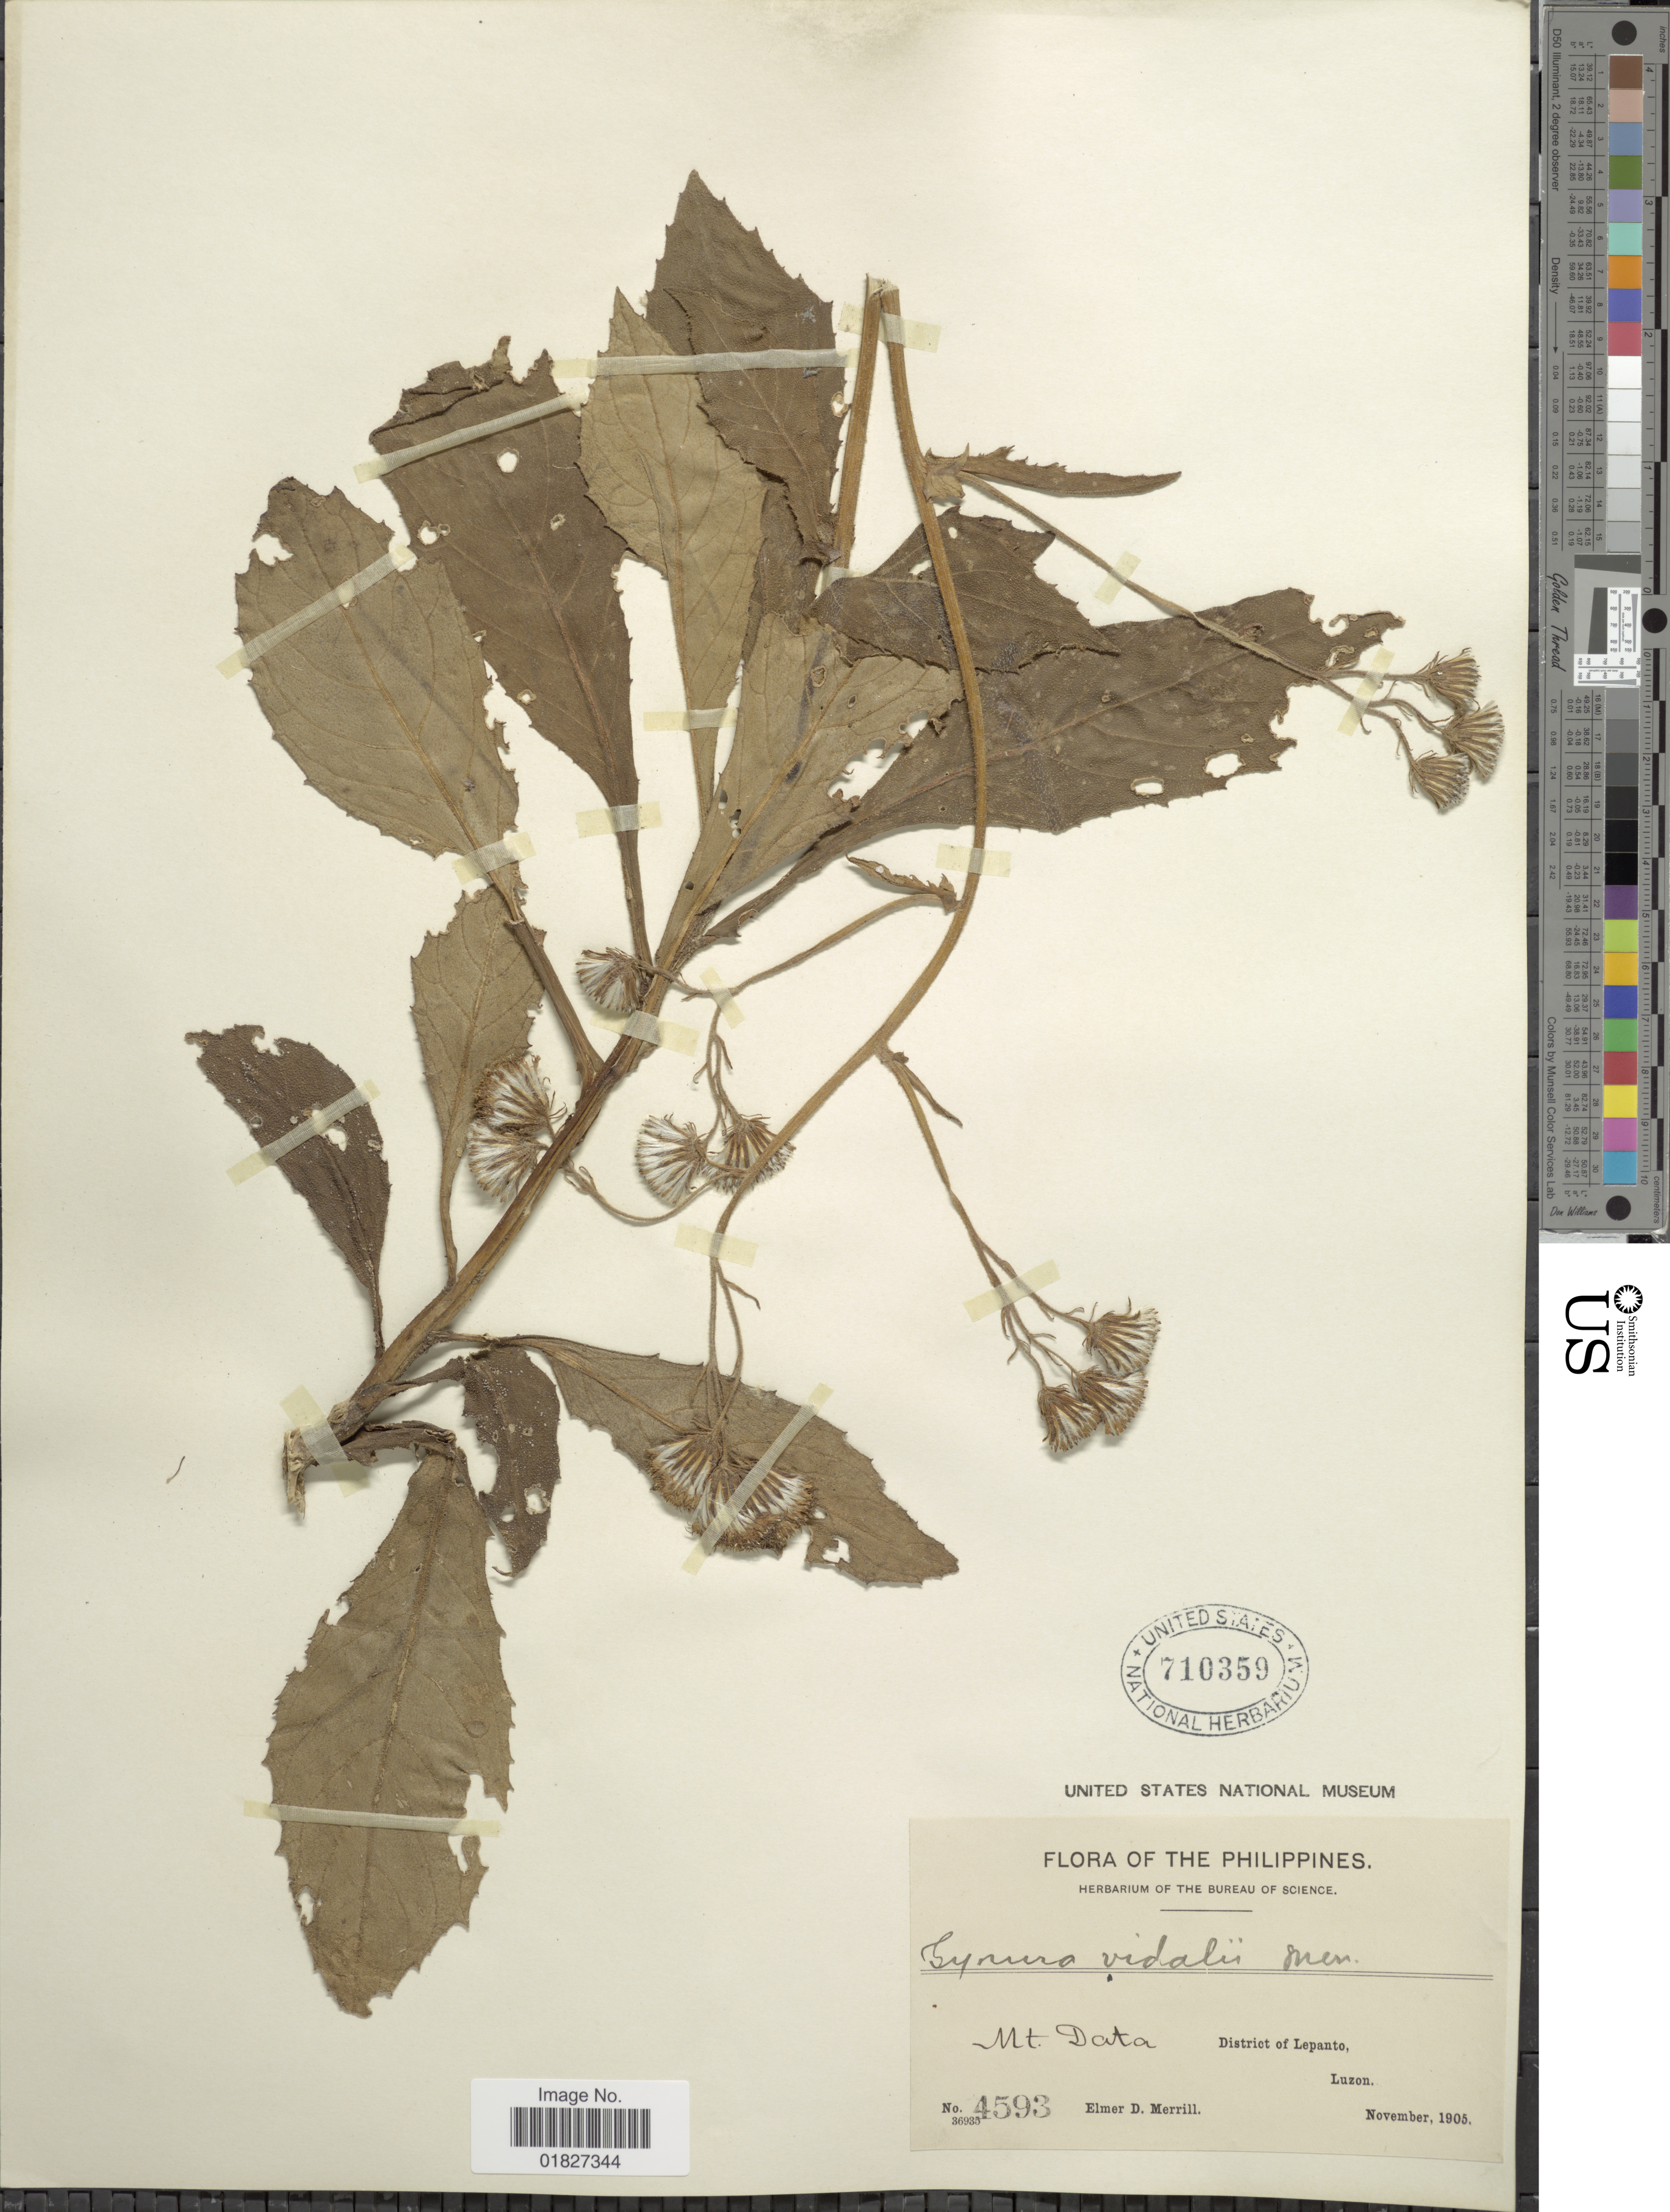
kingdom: Plantae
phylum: Tracheophyta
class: Magnoliopsida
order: Asterales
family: Asteraceae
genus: Gynura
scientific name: Gynura vidaliana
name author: Elmer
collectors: E. D. Merrill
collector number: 4593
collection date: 1905-11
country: Philippines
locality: Mt. Data, District of Lepanto, Luzon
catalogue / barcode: US 710359